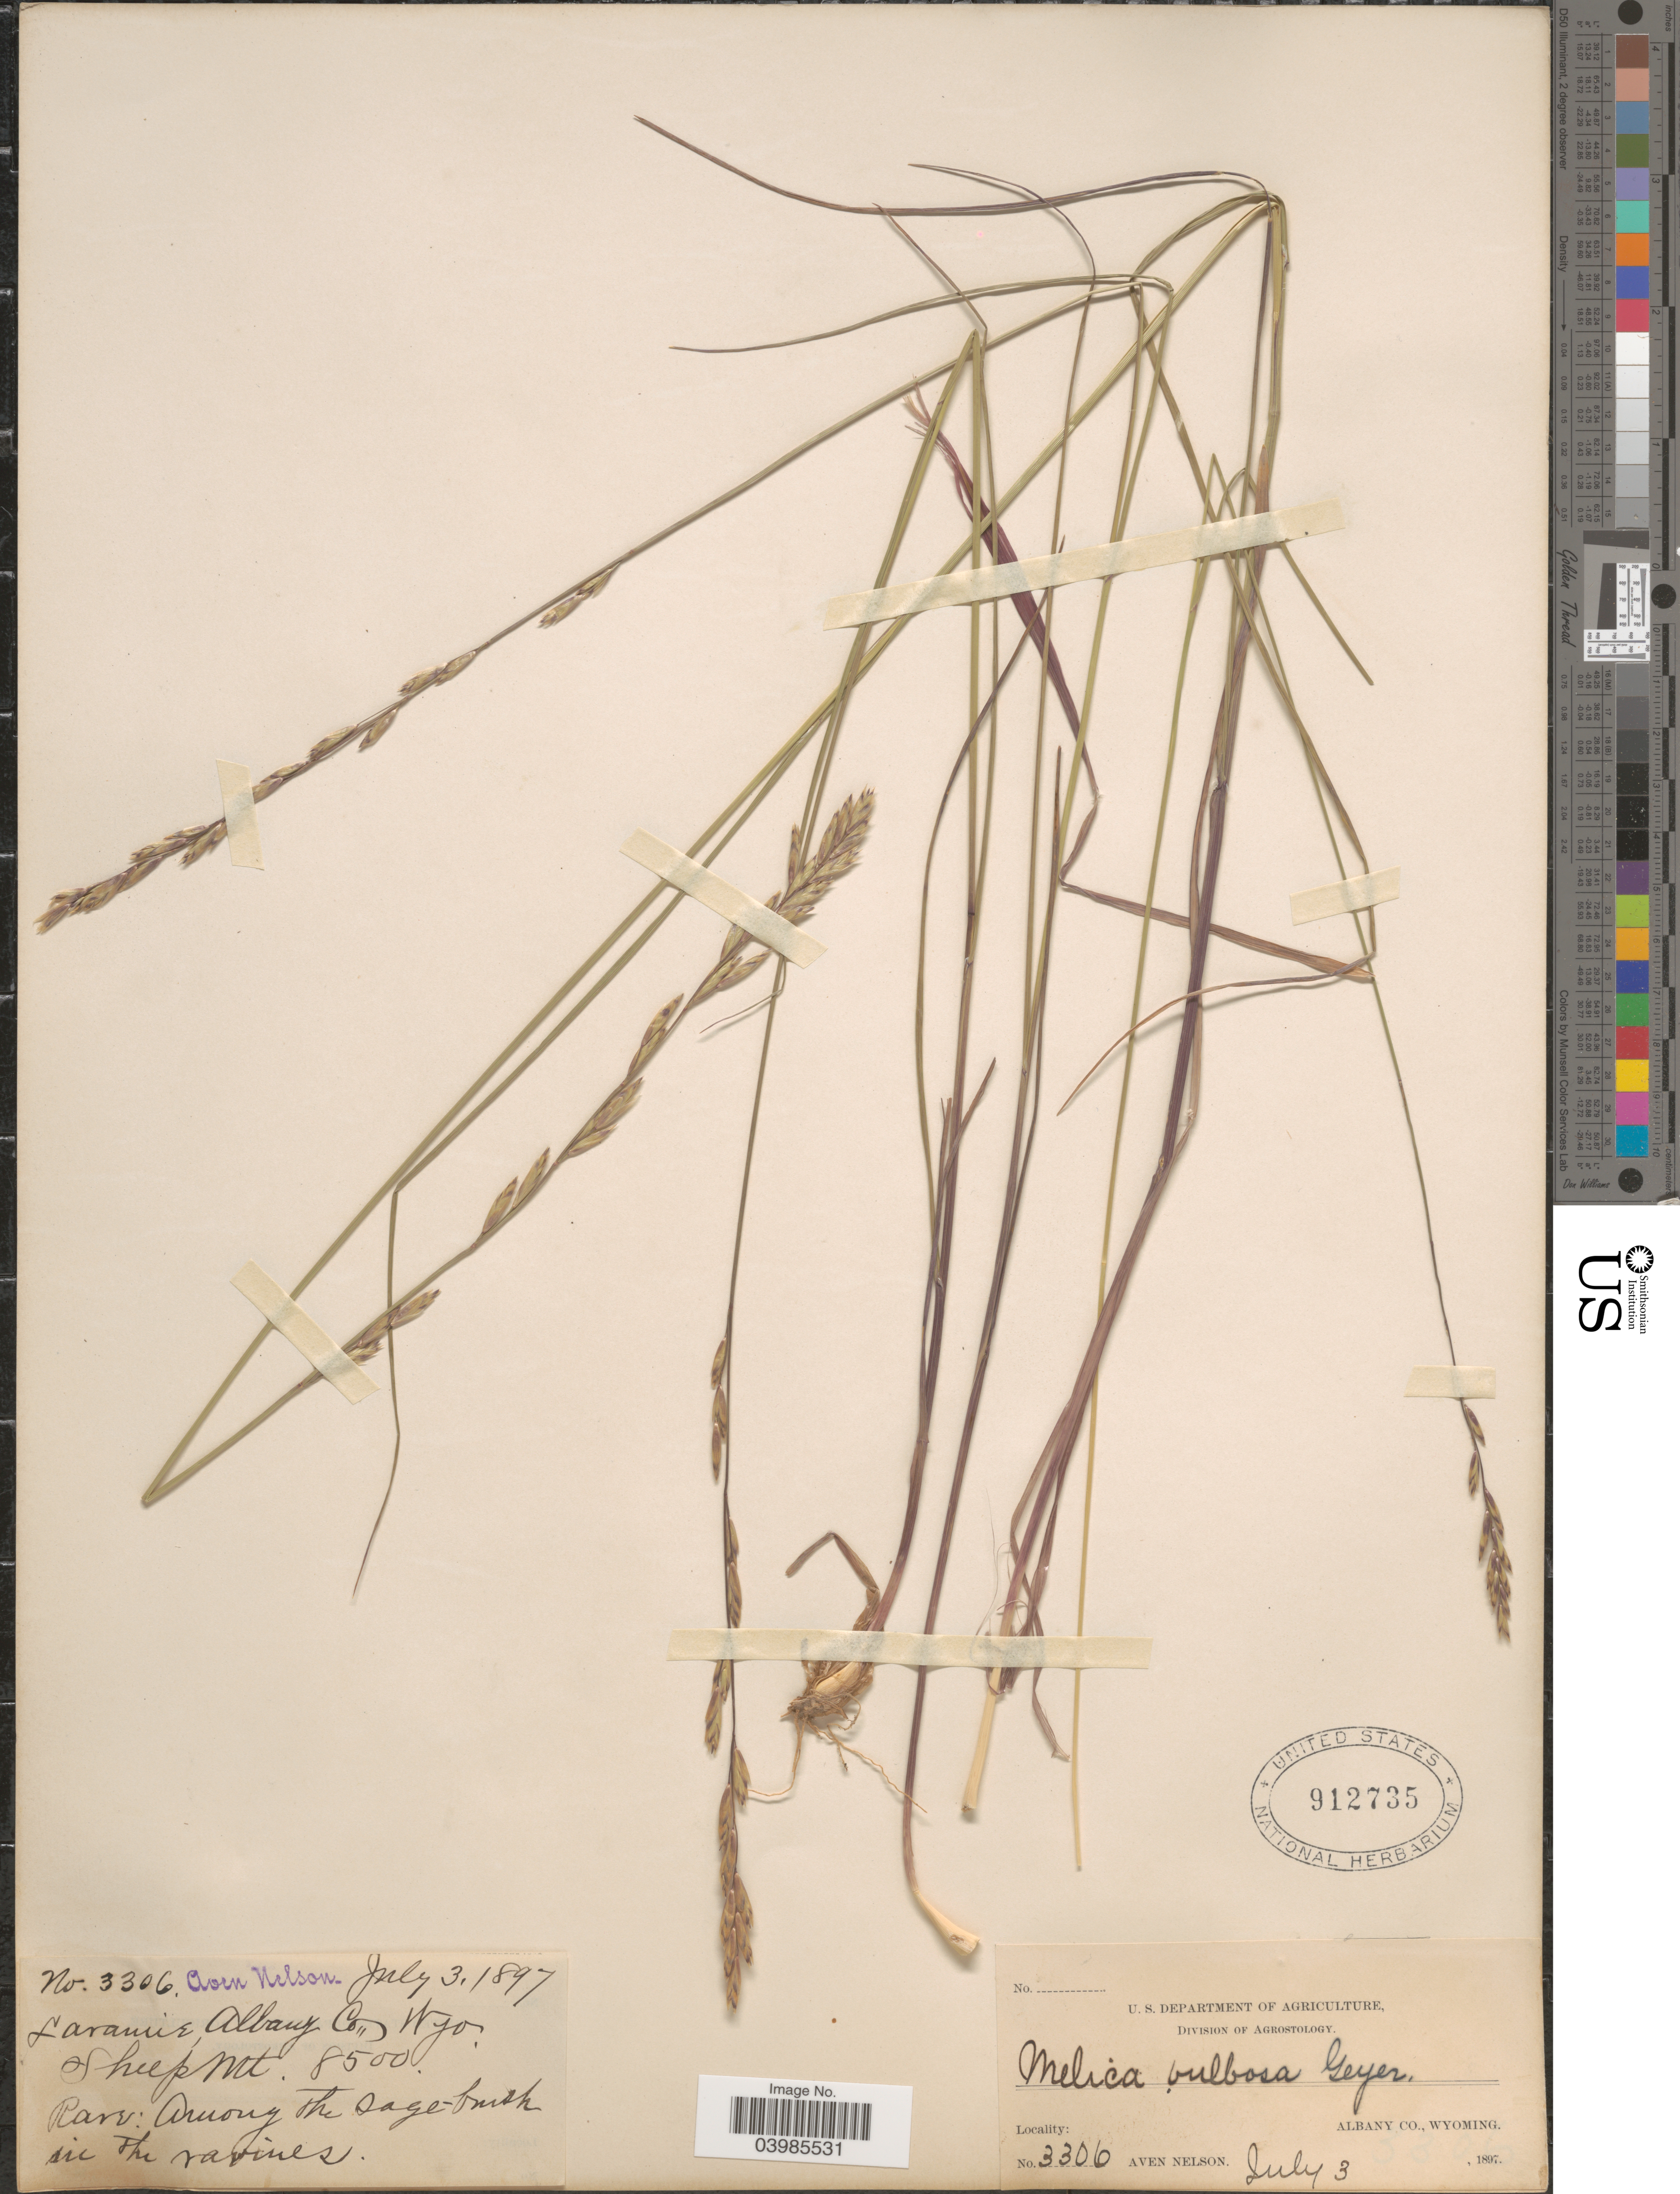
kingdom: Plantae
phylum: Tracheophyta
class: Liliopsida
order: Poales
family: Poaceae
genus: Melica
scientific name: Melica bulbosa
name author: Geyer ex Porter & J.M. Coult.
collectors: A. Nelson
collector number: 3306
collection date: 1897-07-03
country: United States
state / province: Wyoming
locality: Laramie, Albany Co. Sheep Mt.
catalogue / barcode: US 912735